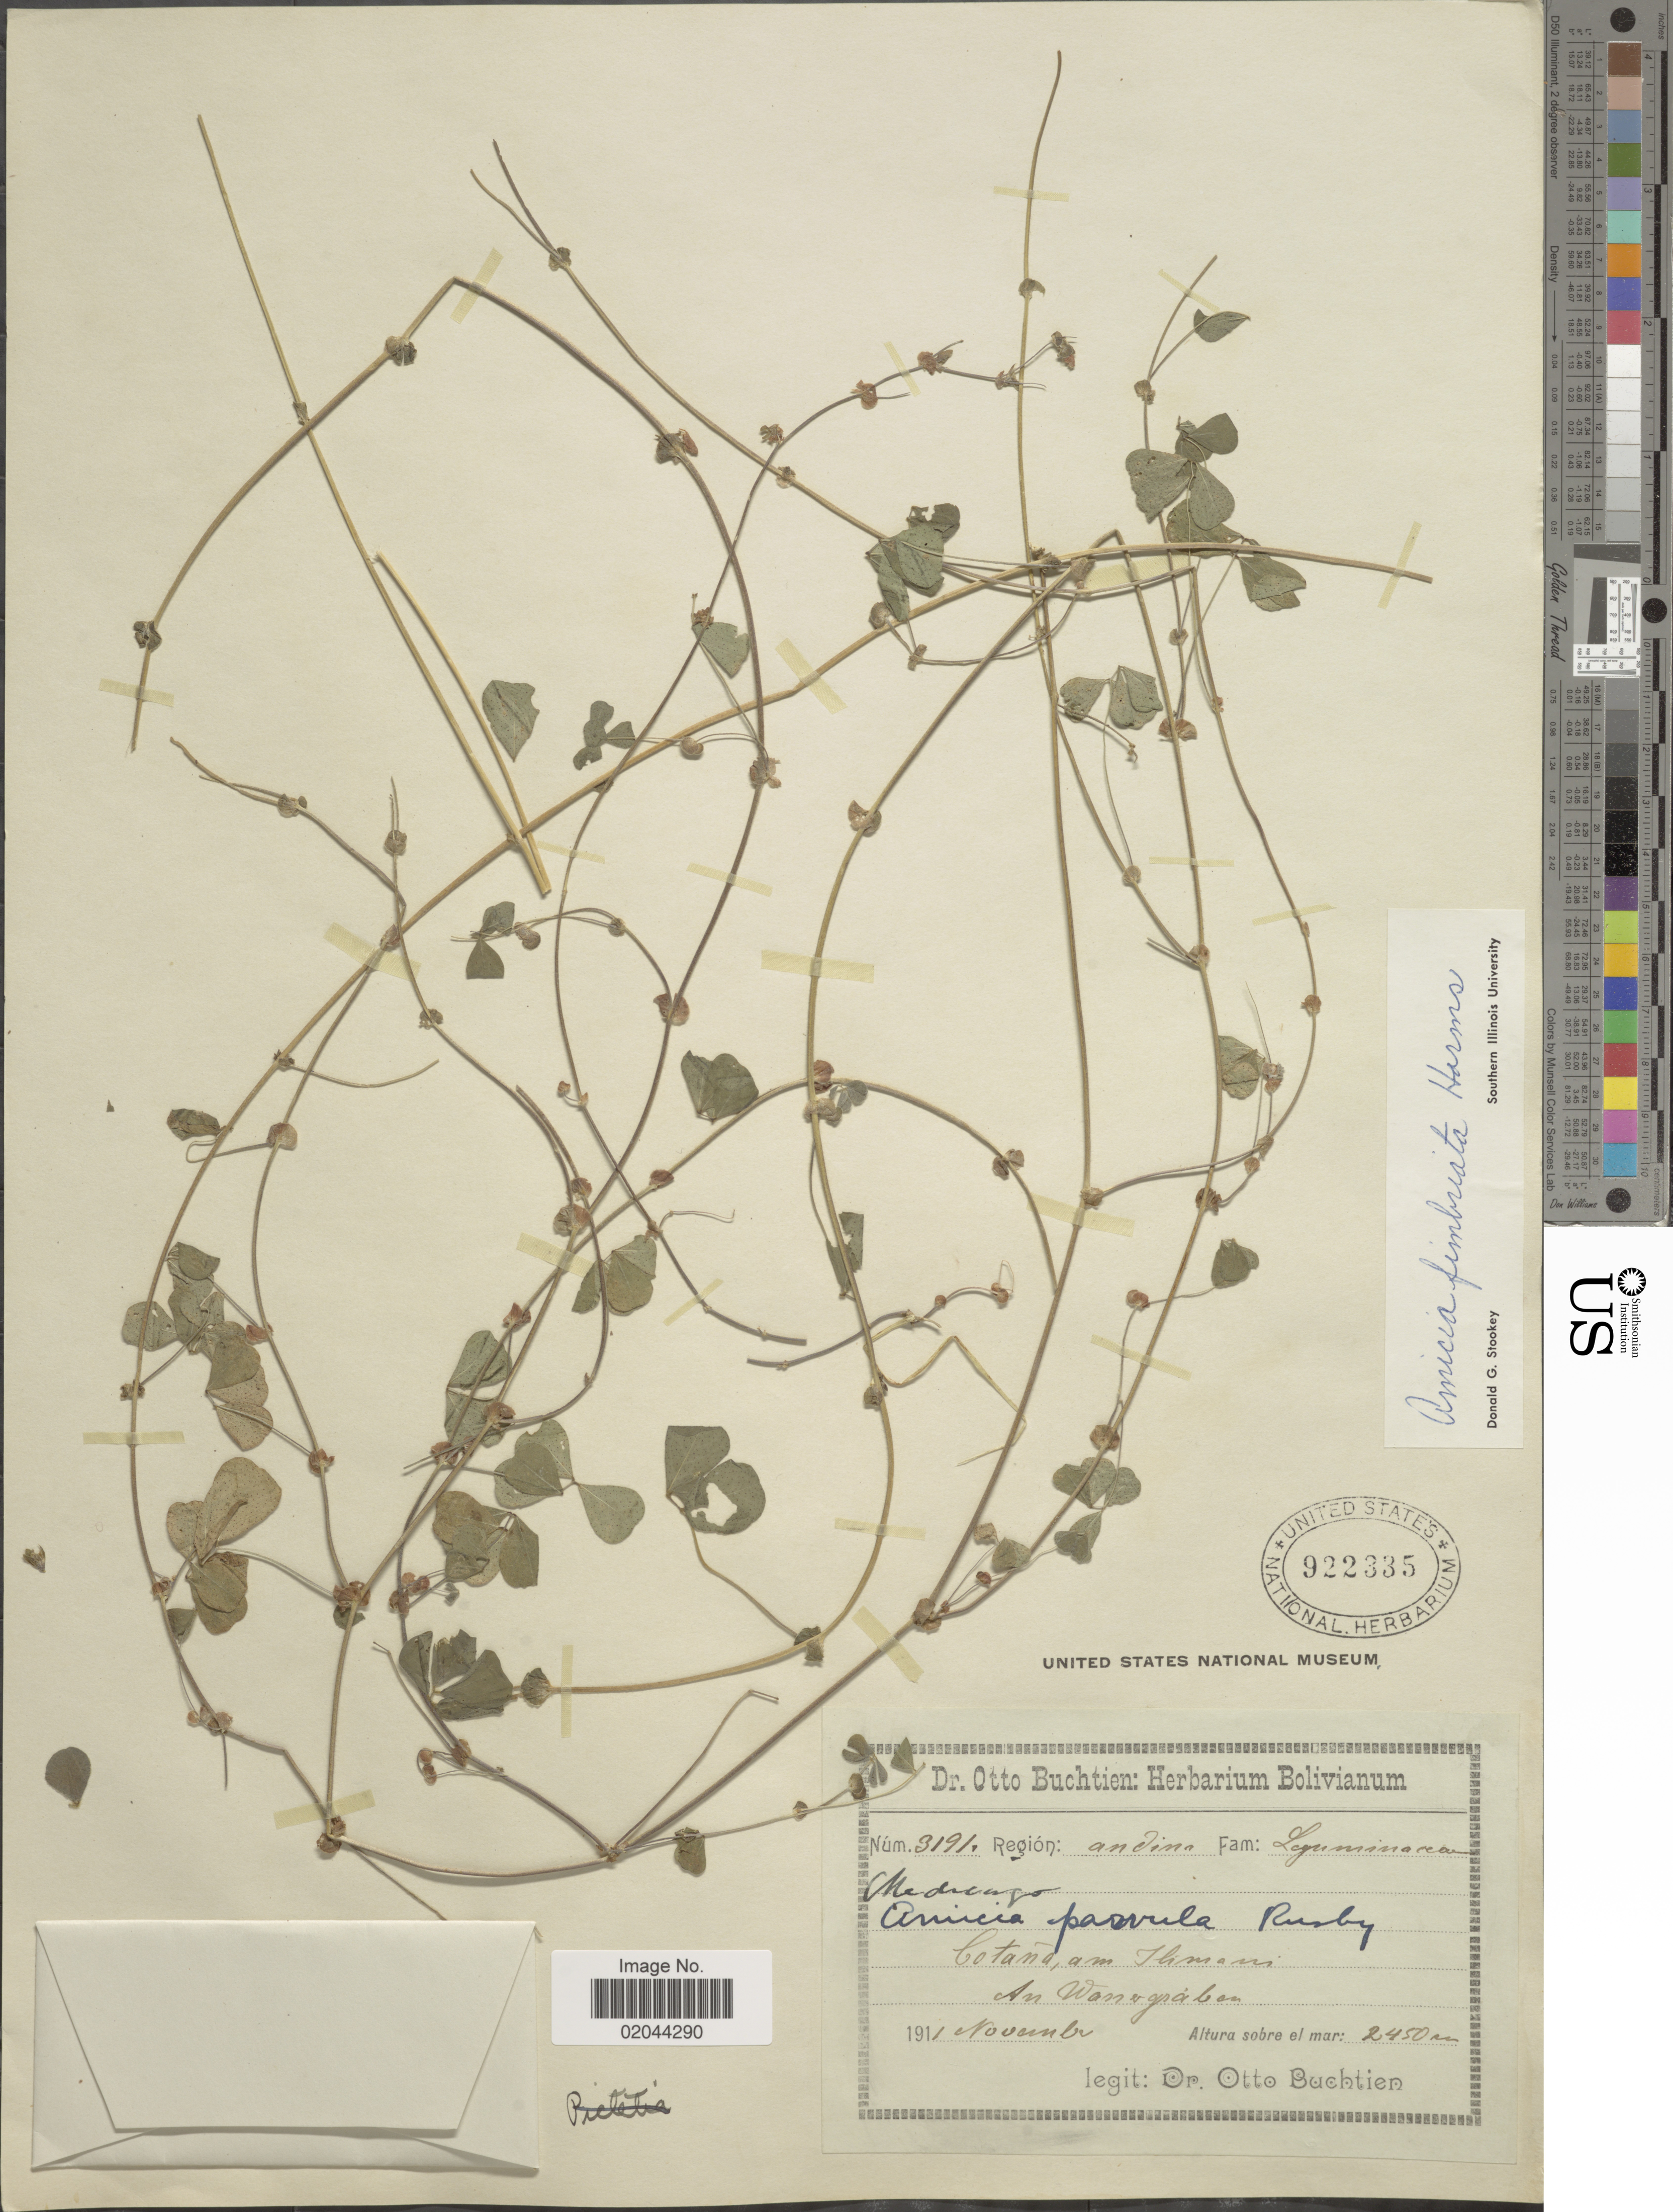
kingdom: Plantae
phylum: Tracheophyta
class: Magnoliopsida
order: Fabales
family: Fabaceae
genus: Amicia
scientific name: Amicia fimbriata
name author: Harms in Kuntze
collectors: O. Buchtien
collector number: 3191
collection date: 1911-11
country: Bolivia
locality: Región: Andine, Cotaña, am Ilimani, an Wangsgraben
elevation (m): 2450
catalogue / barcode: US 922335